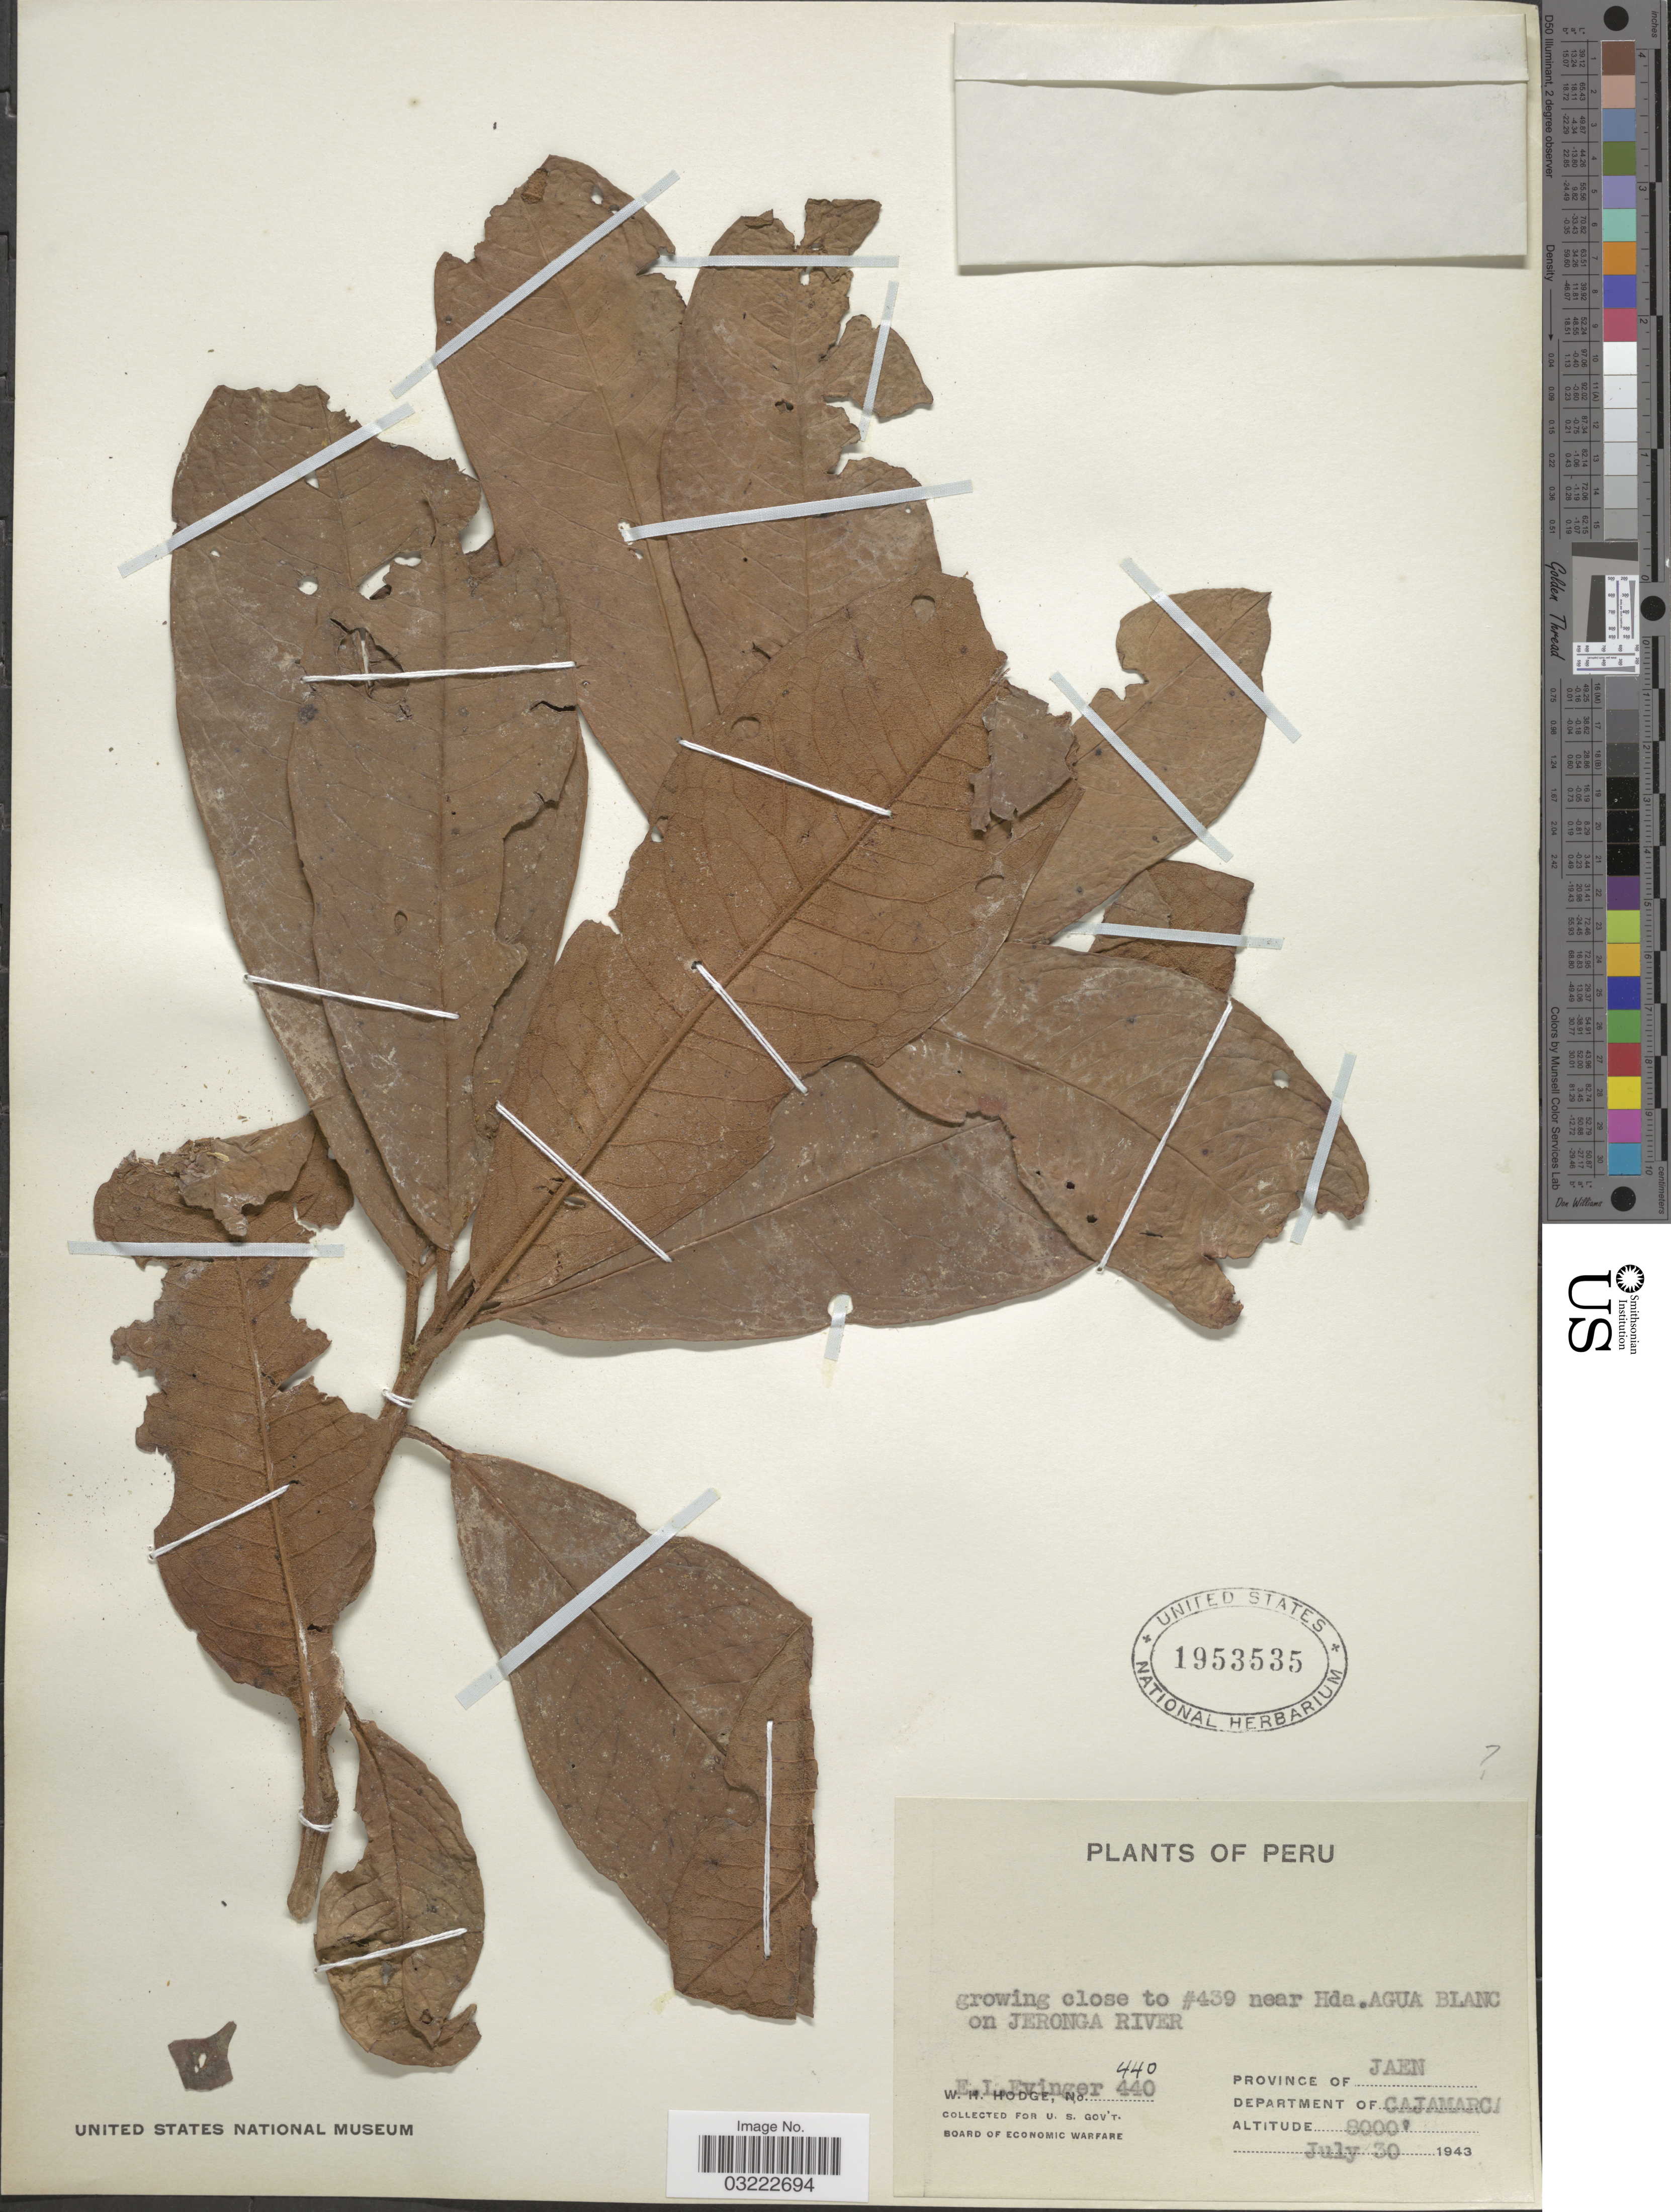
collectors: E. Evinger & W. Hodge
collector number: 440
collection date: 1943-07-30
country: Peru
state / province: Cajamarca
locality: Growing close to #439 near Hda. Agua Blanc on Jeronga River, Province of Jaen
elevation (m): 2438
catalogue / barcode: US 1953535